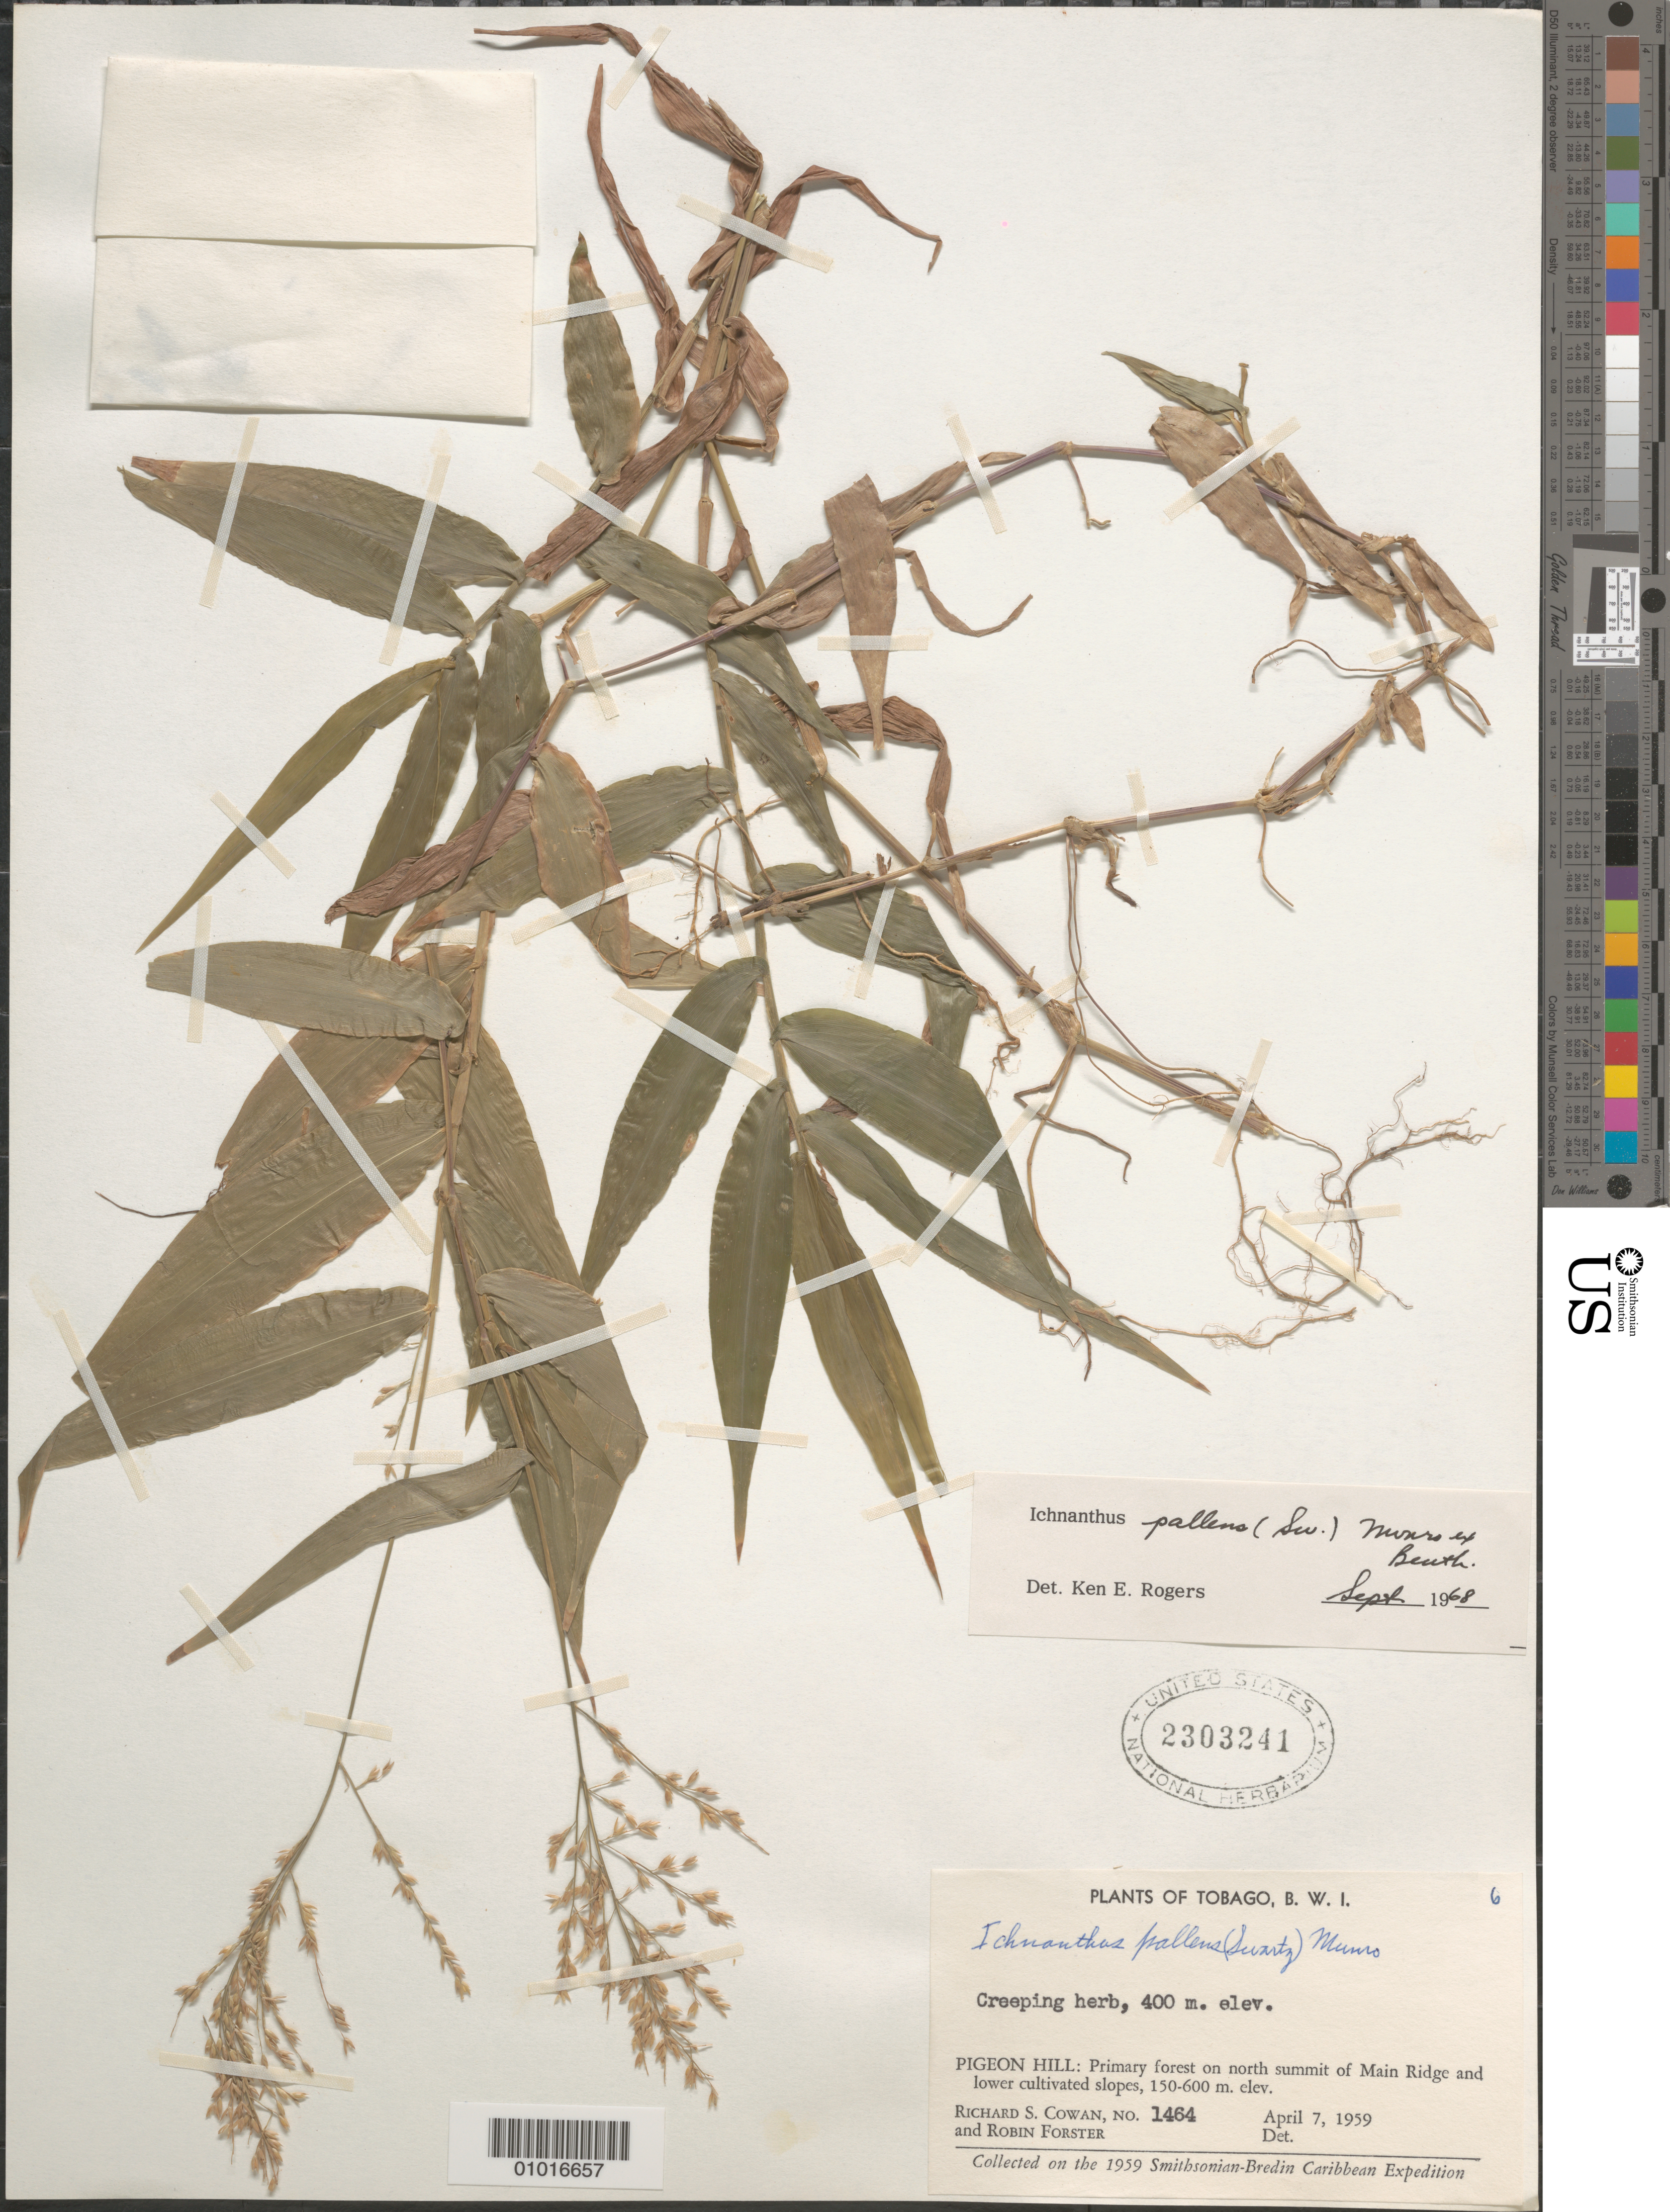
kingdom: Plantae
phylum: Tracheophyta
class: Liliopsida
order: Poales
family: Poaceae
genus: Ichnanthus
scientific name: Ichnanthus pallens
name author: (Sw.) Munro ex Benth.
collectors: R. S. Cowan & R. Forster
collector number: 1464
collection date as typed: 07 Apr 1959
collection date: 1959-04-07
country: Trinidad and Tobago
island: Tobago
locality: Pigeon Hill: Primary forest on north summit of Main Ridge and lower cultivated slopes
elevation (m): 150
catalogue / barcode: US 2303241